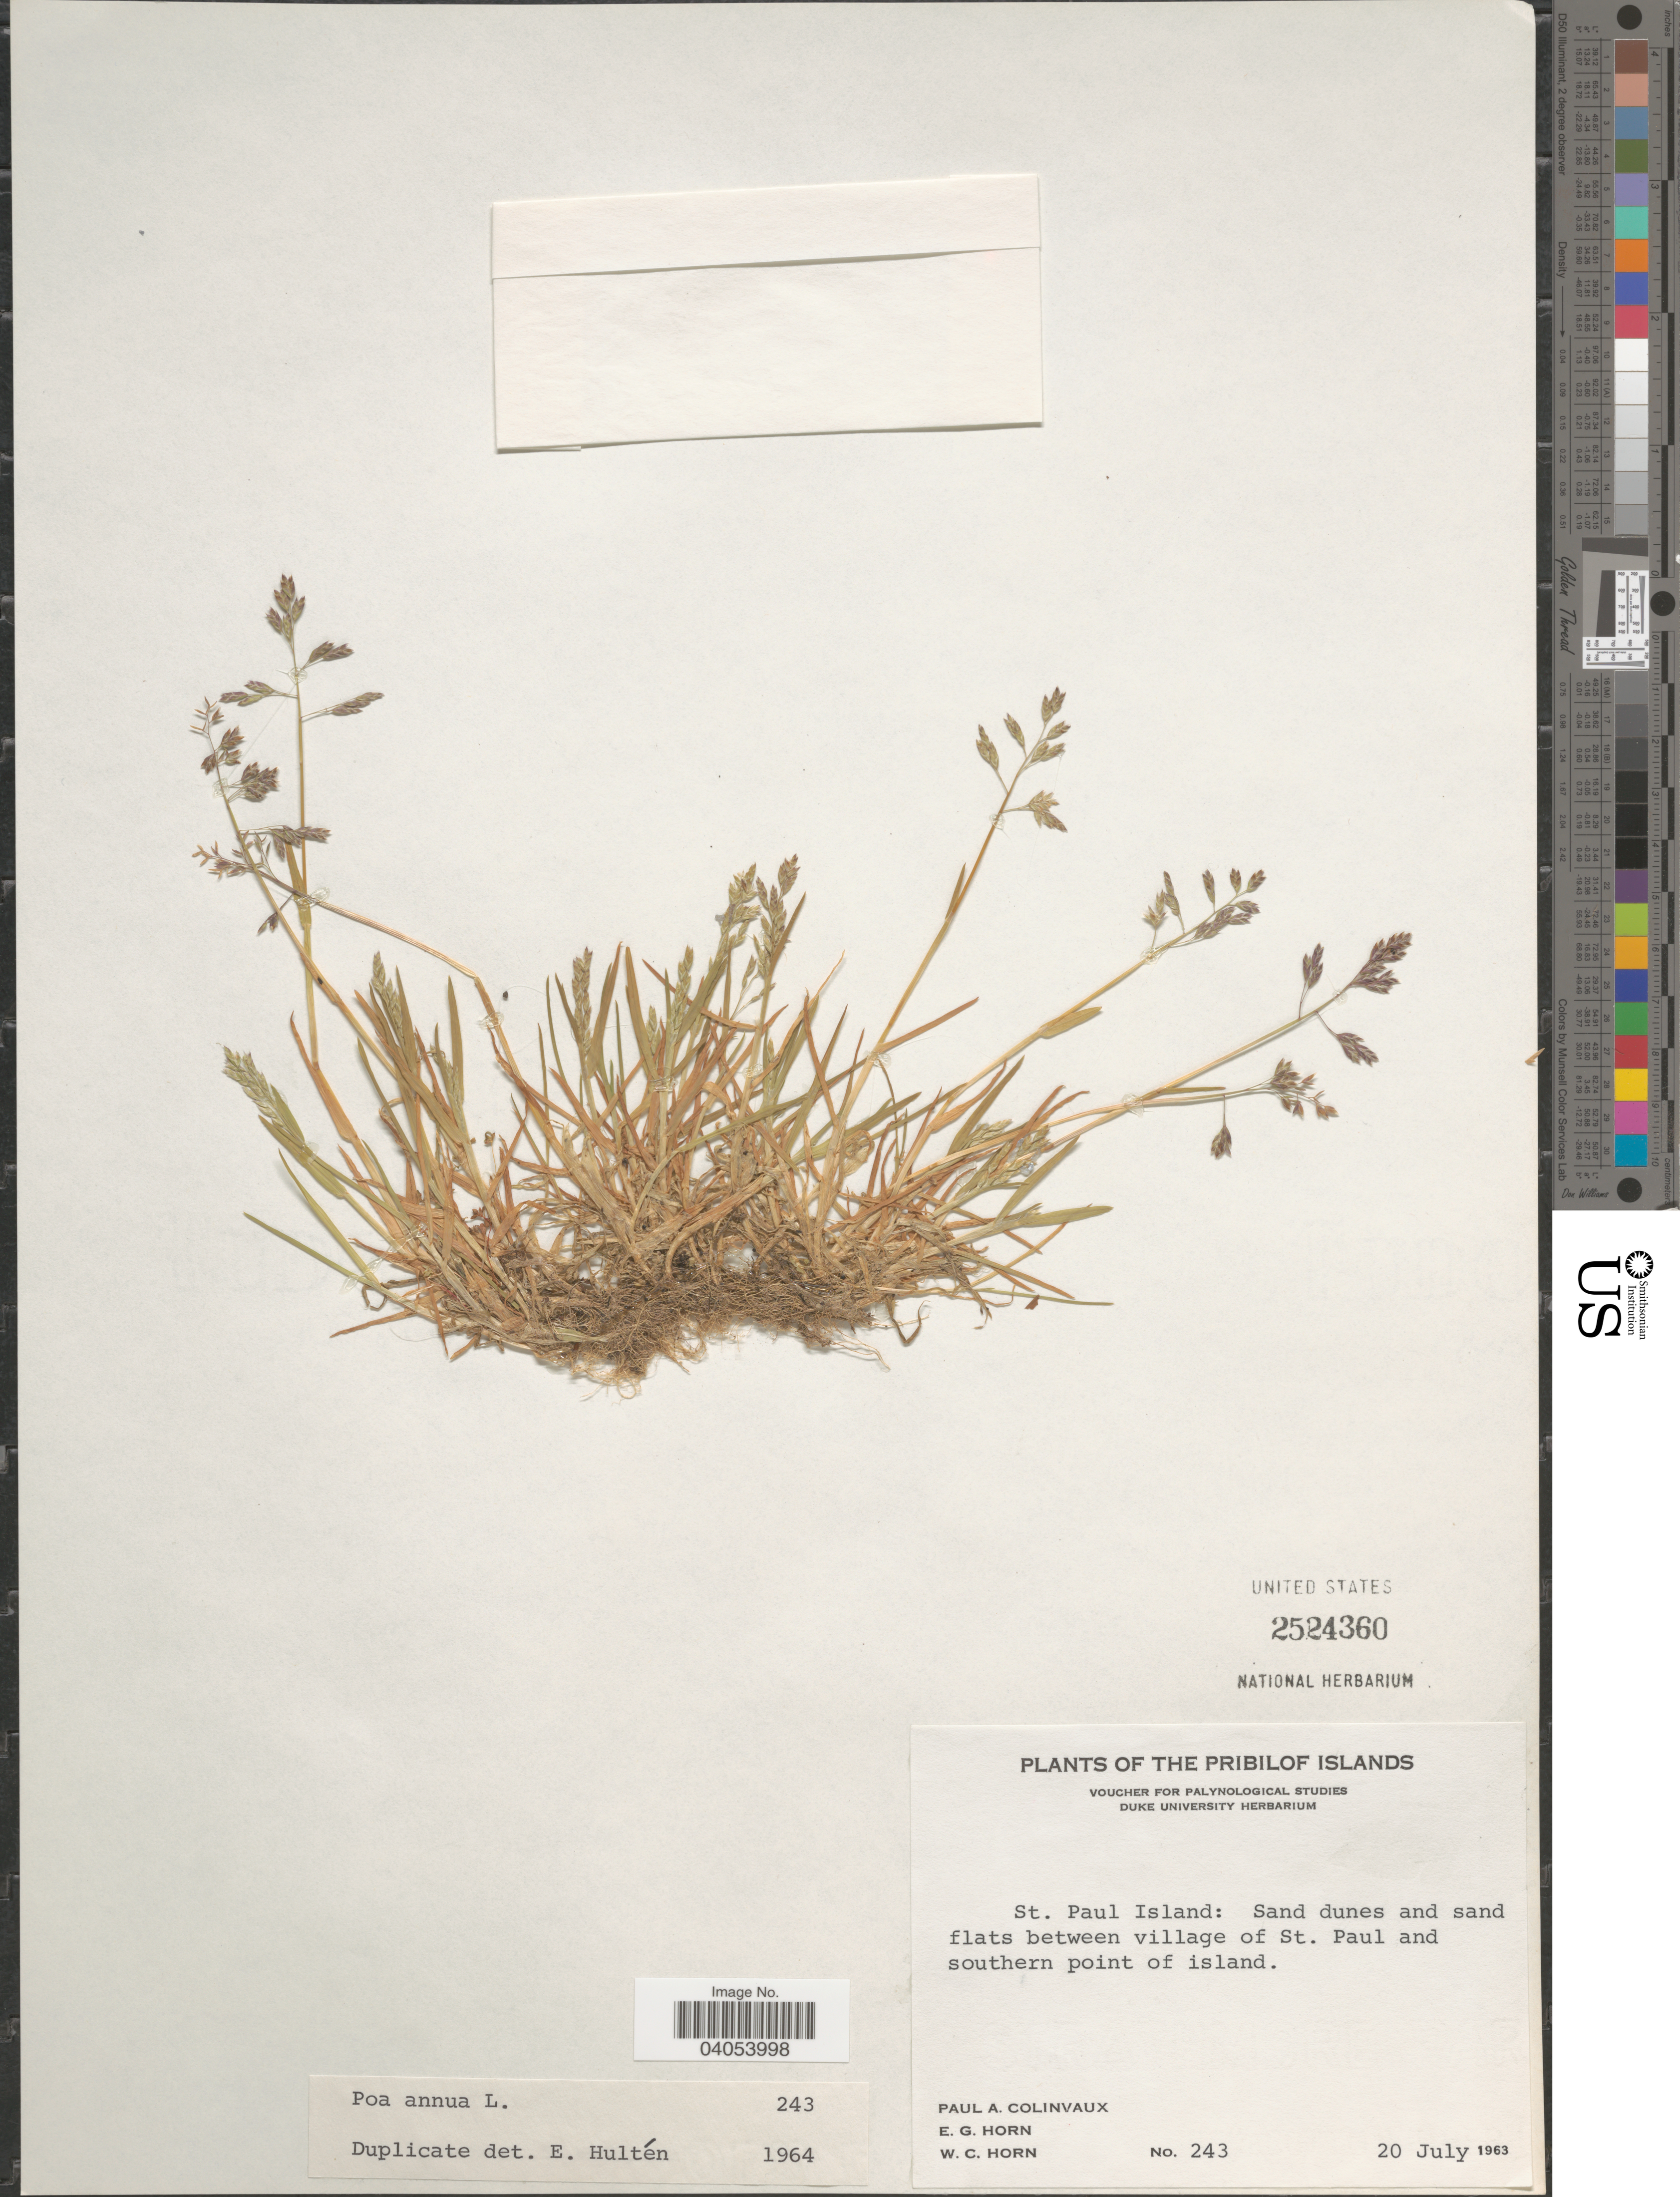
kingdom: Plantae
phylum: Tracheophyta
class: Liliopsida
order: Poales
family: Poaceae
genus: Poa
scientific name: Poa annua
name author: L.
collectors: P. Colinvaux, E. Horn & W. Horn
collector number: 243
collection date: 1963-07-20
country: United States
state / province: Alaska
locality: The Pribilof Islands. St. Paul Island: Sand dunes and sand flats between village of St. Paul and southern point of island.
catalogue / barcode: US 2524360